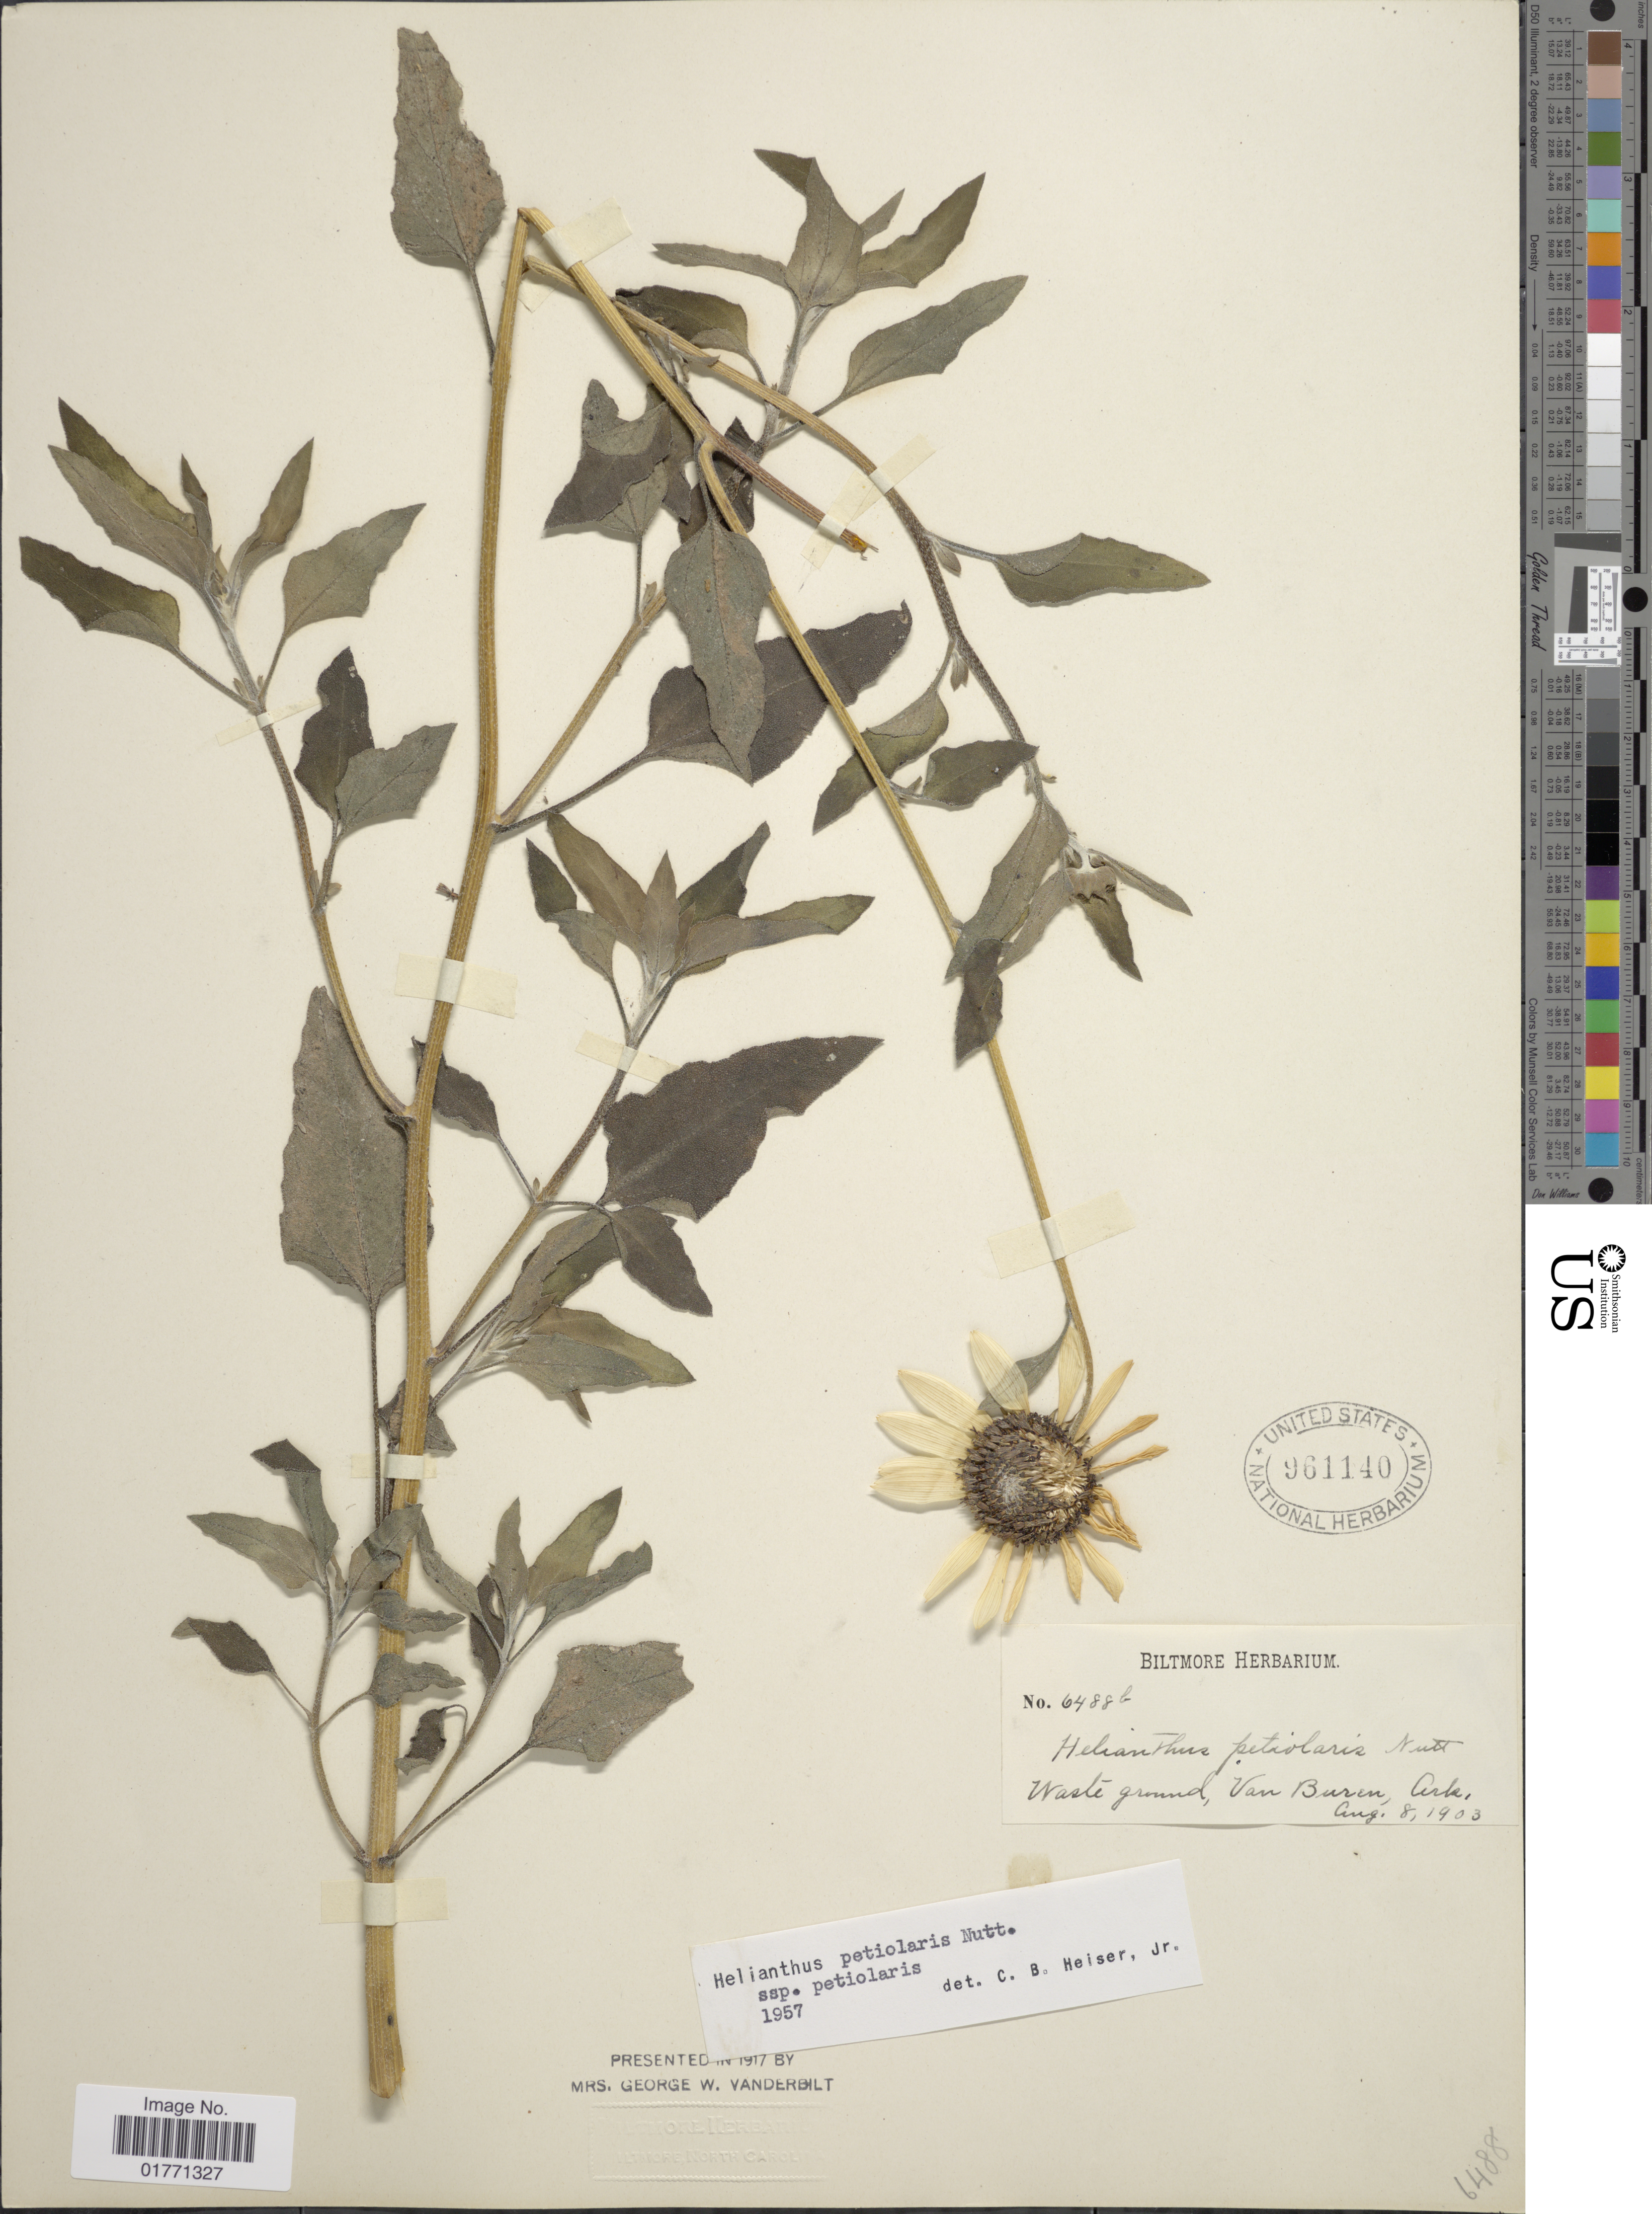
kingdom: Plantae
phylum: Tracheophyta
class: Magnoliopsida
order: Asterales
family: Asteraceae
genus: Helianthus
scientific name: Helianthus petiolaris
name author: Nutt.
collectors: ex herb. Biltmore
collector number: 6488b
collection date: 1903-08-08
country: United States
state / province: Arkansas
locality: Waste ground, Van Buren.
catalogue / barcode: US 961140